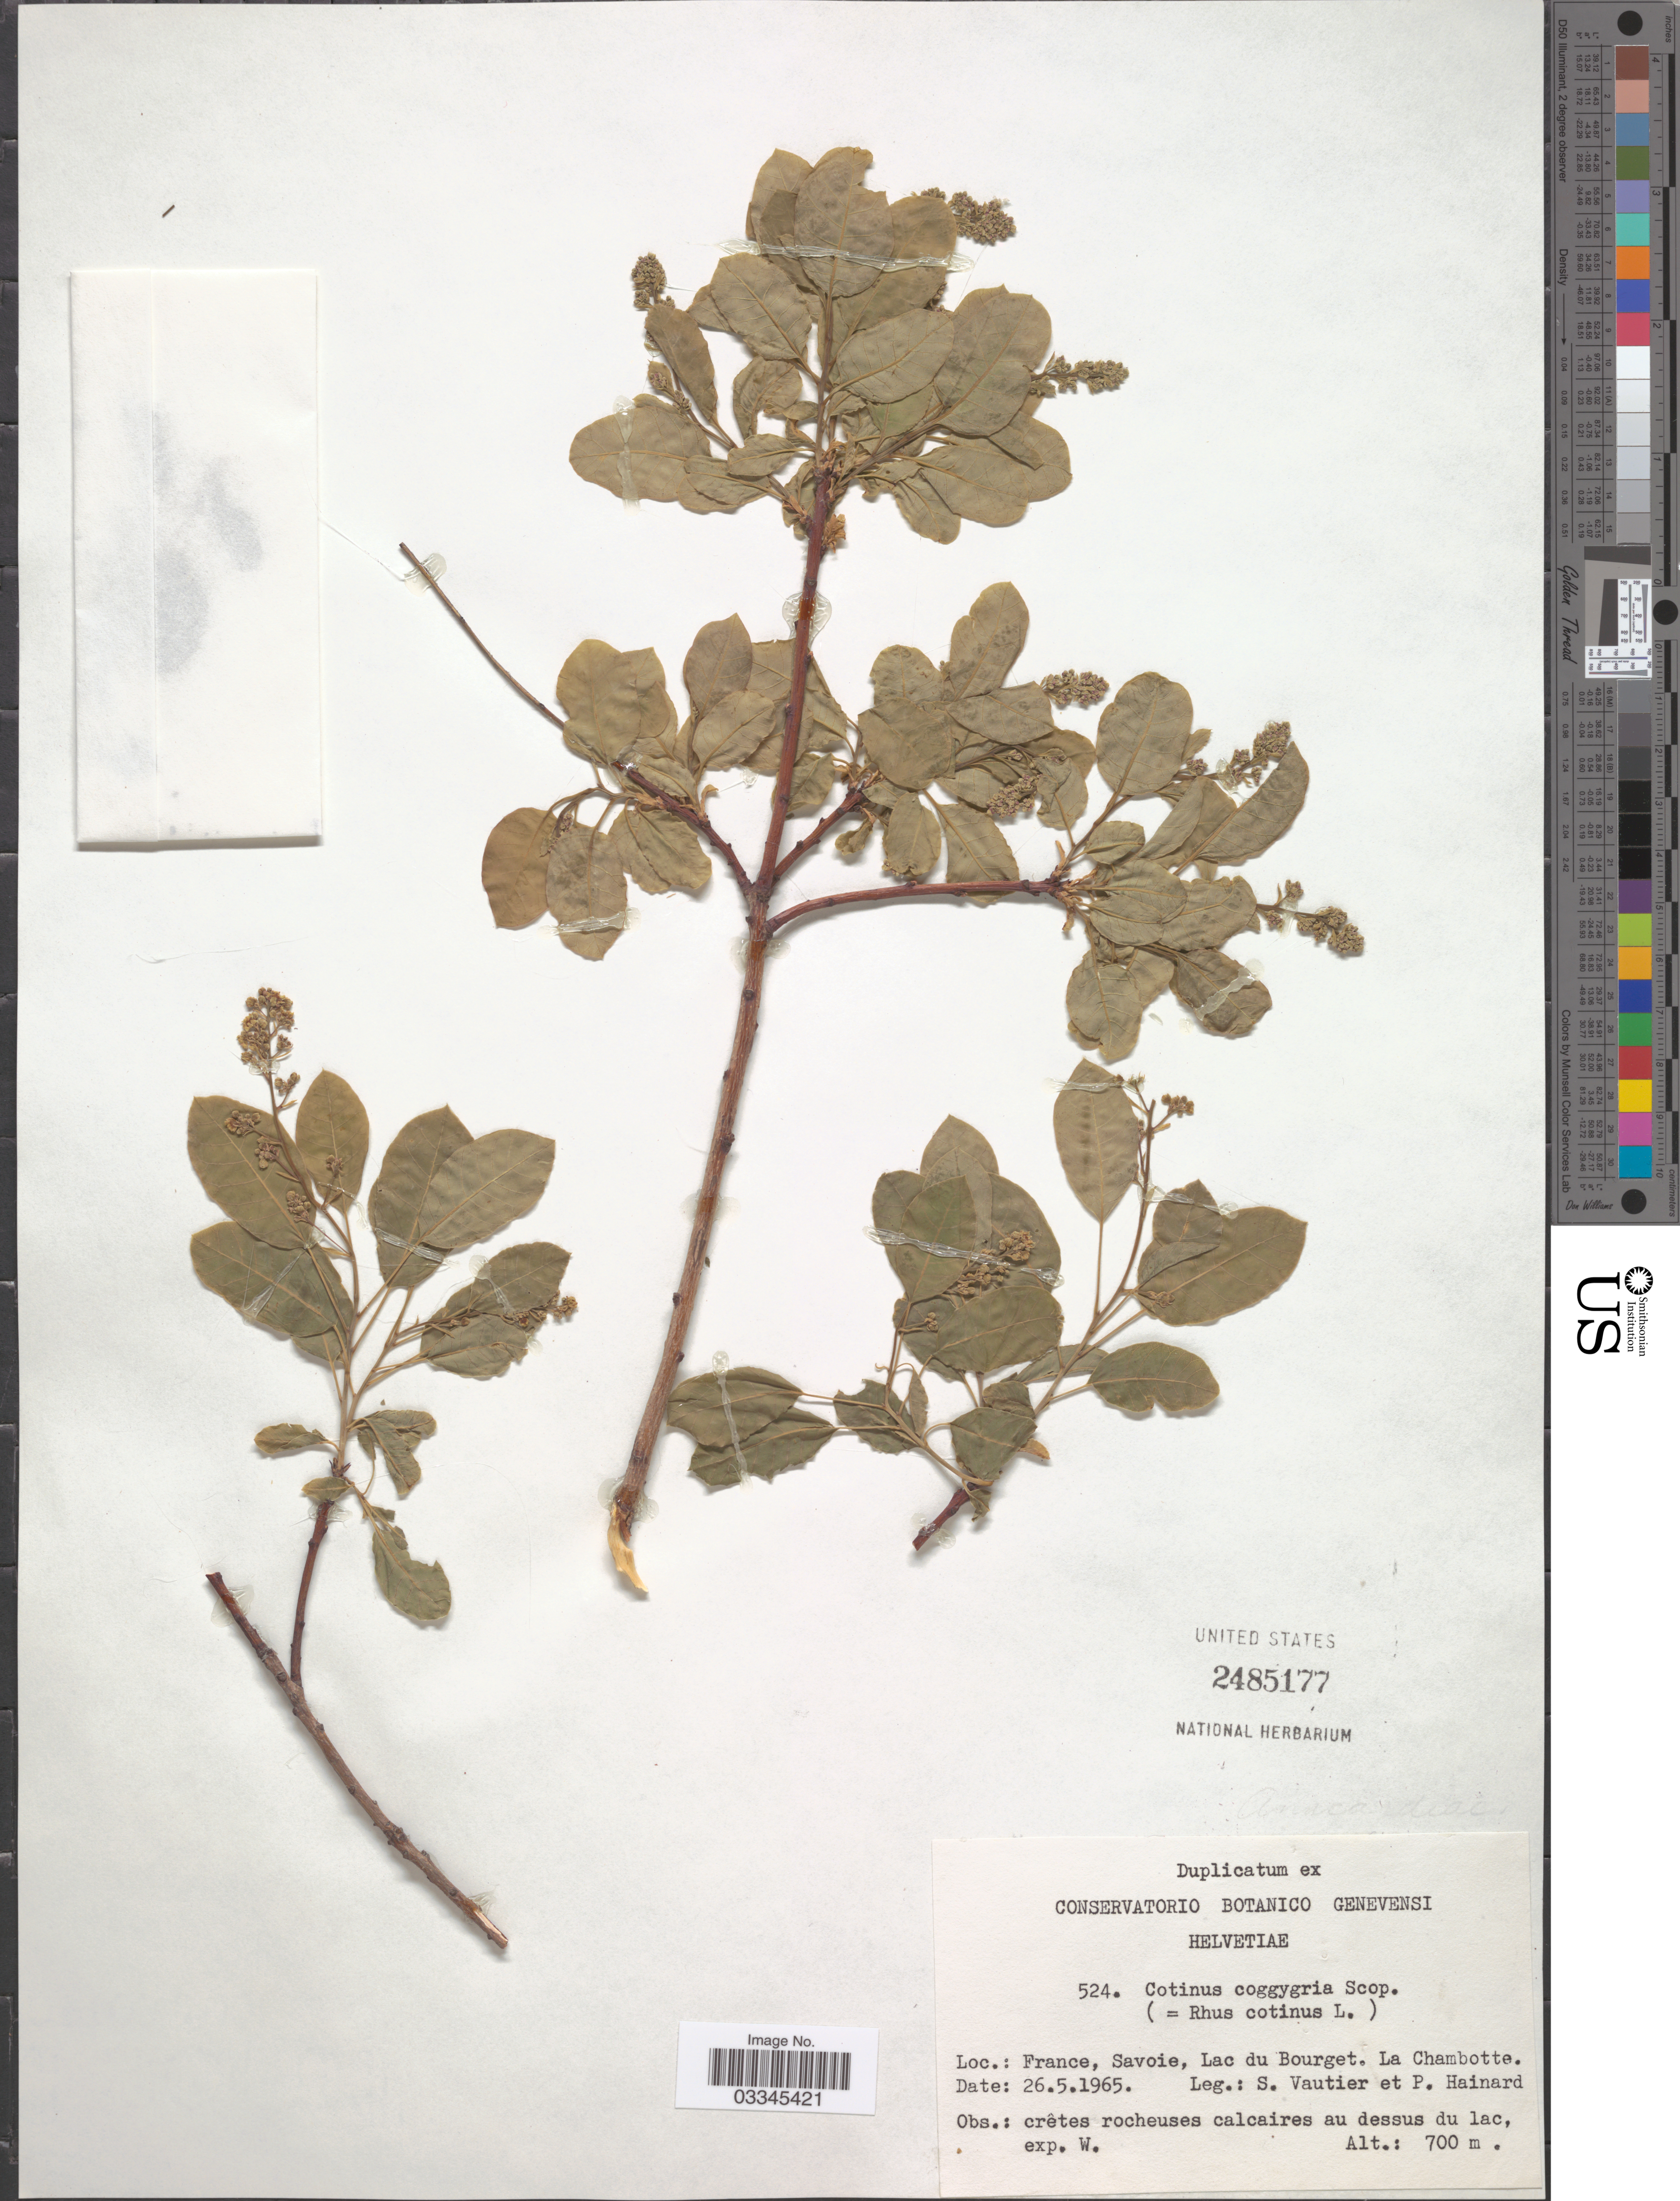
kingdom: Plantae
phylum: Tracheophyta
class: Magnoliopsida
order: Sapindales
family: Anacardiaceae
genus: Cotinus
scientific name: Cotinus coggygria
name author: Scop.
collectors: S. Vautier & P. Hainard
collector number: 524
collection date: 1965-05-26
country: France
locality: Savoie. Lac du Bourget. La Chambotte.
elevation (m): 700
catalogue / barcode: US 2485177